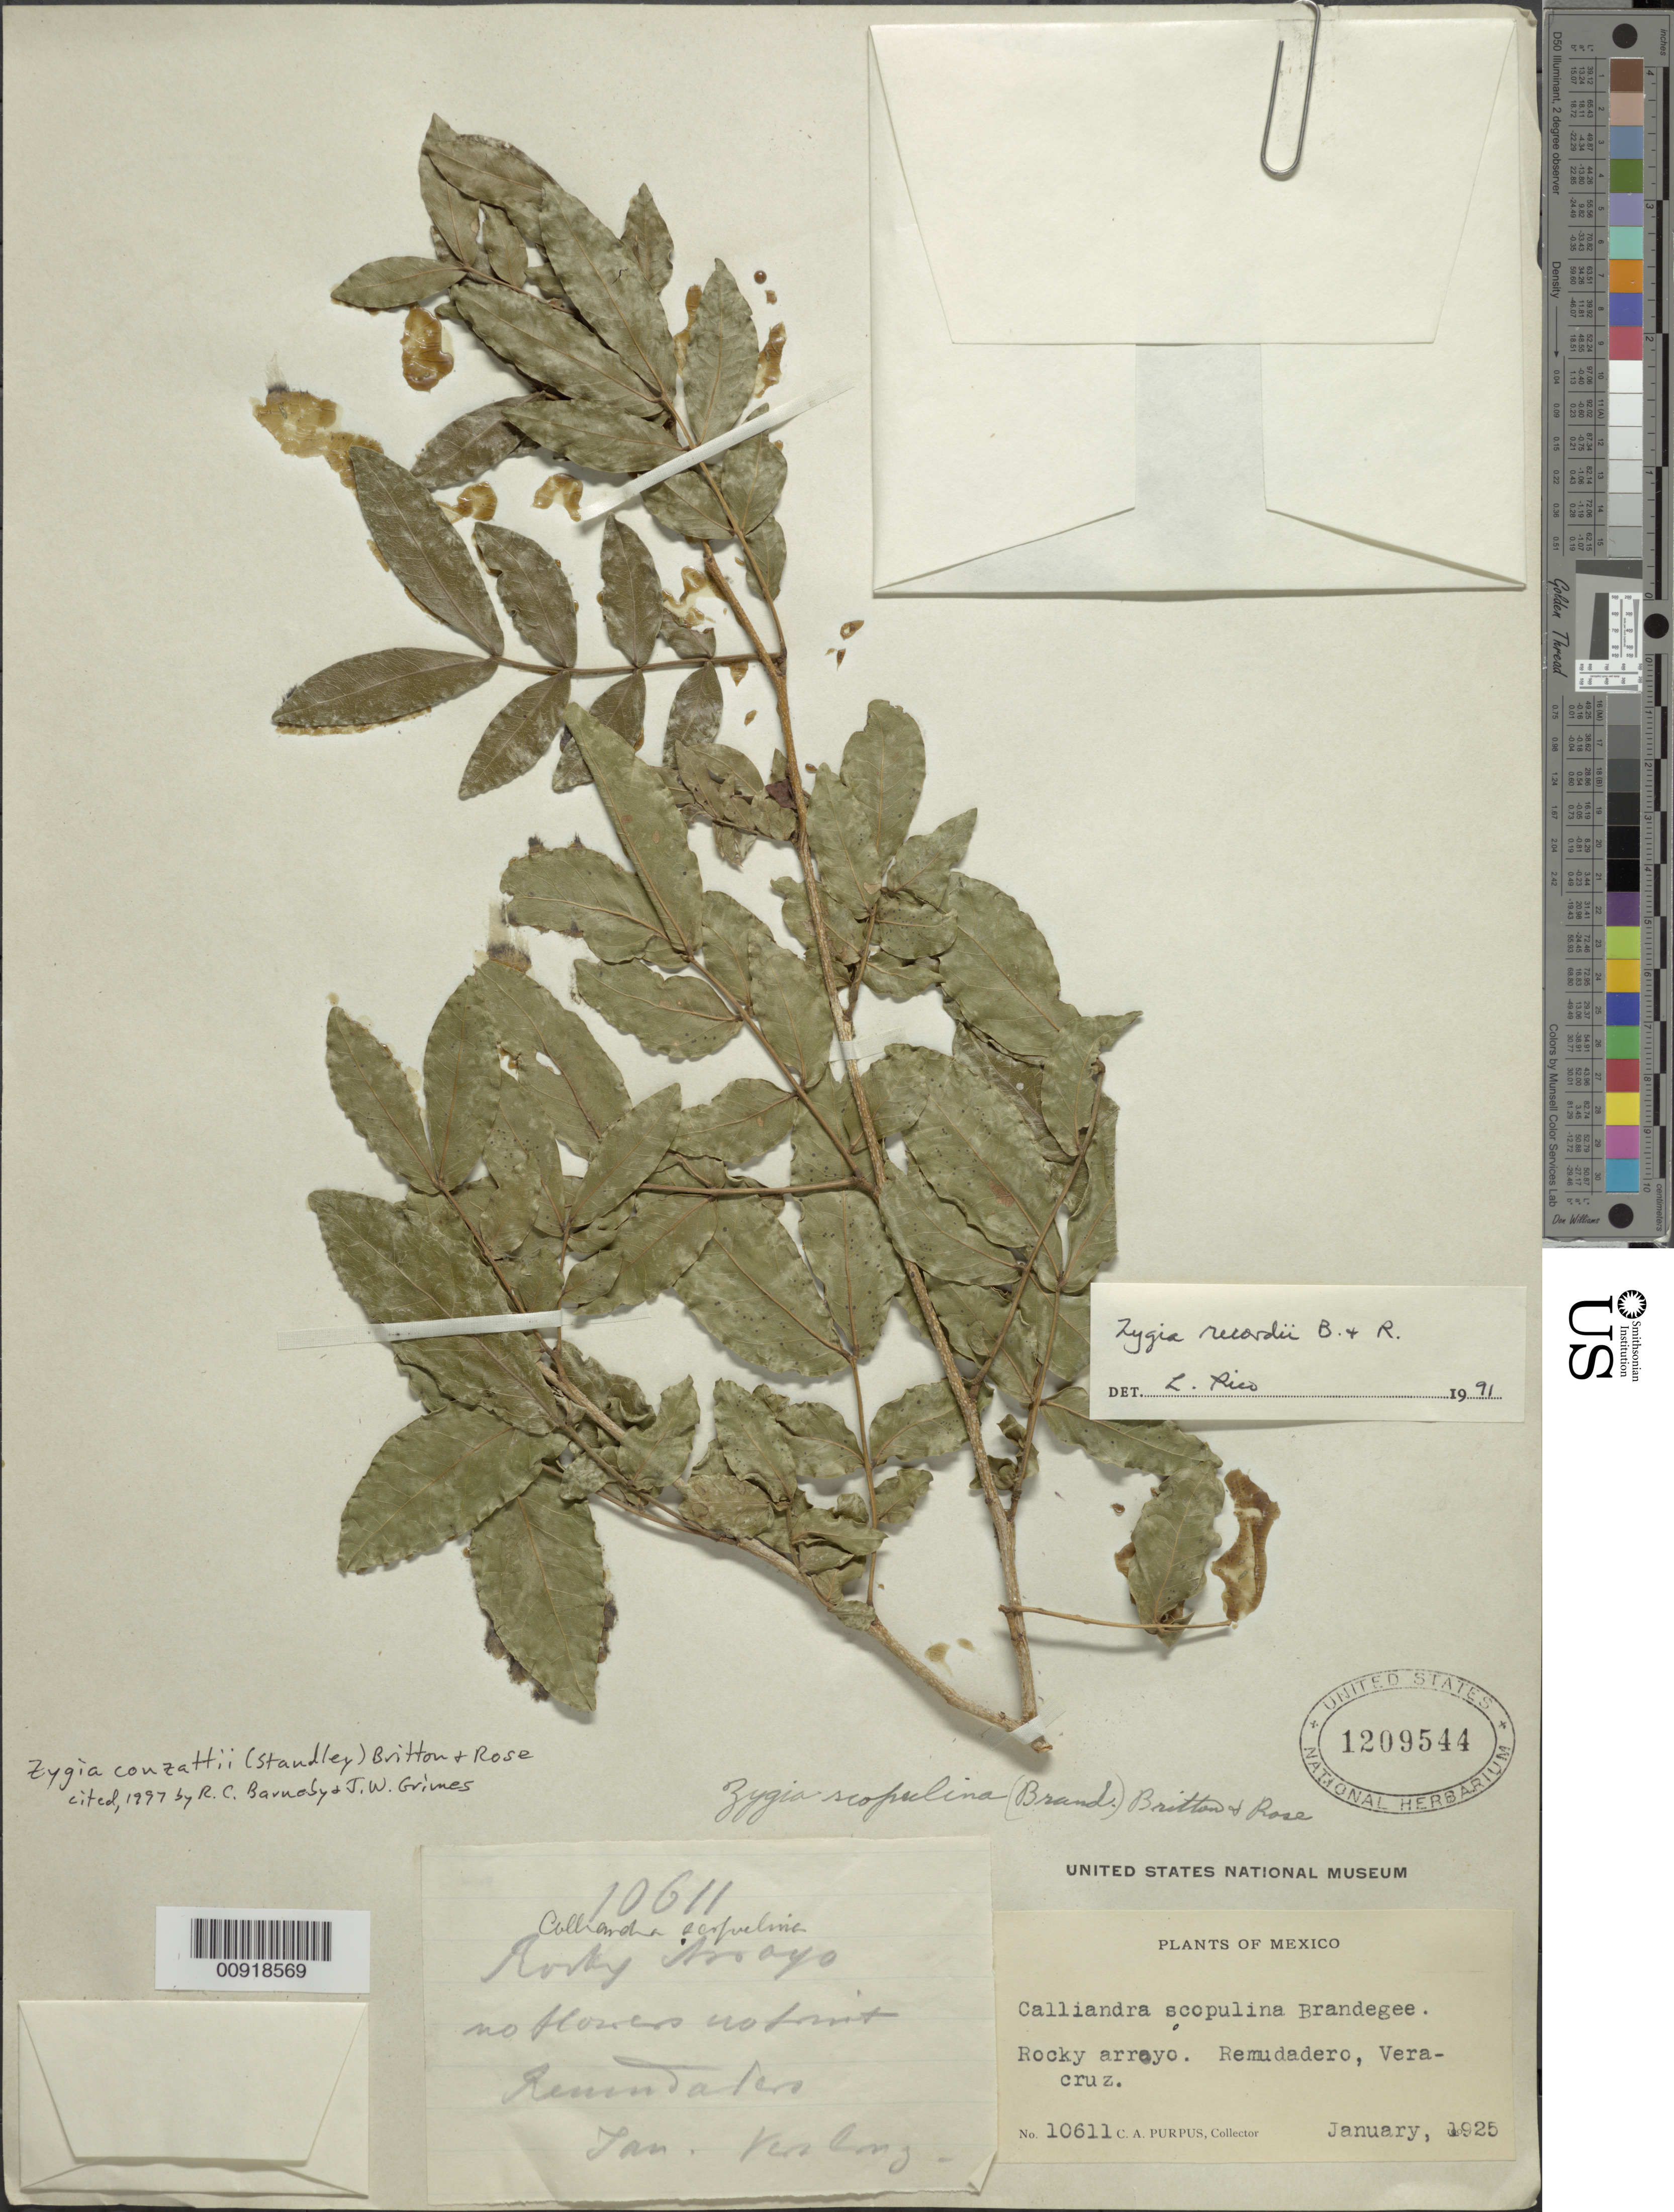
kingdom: Plantae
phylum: Tracheophyta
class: Magnoliopsida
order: Fabales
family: Fabaceae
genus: Zygia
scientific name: Zygia conzattii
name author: (Standl.) Britton & Rose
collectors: C. A. Purpus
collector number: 10611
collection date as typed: Jan 1925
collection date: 1925-01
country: Mexico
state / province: Veracruz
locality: Remudadero, Veracruz.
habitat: Rocky arroyo.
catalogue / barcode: US 1209544